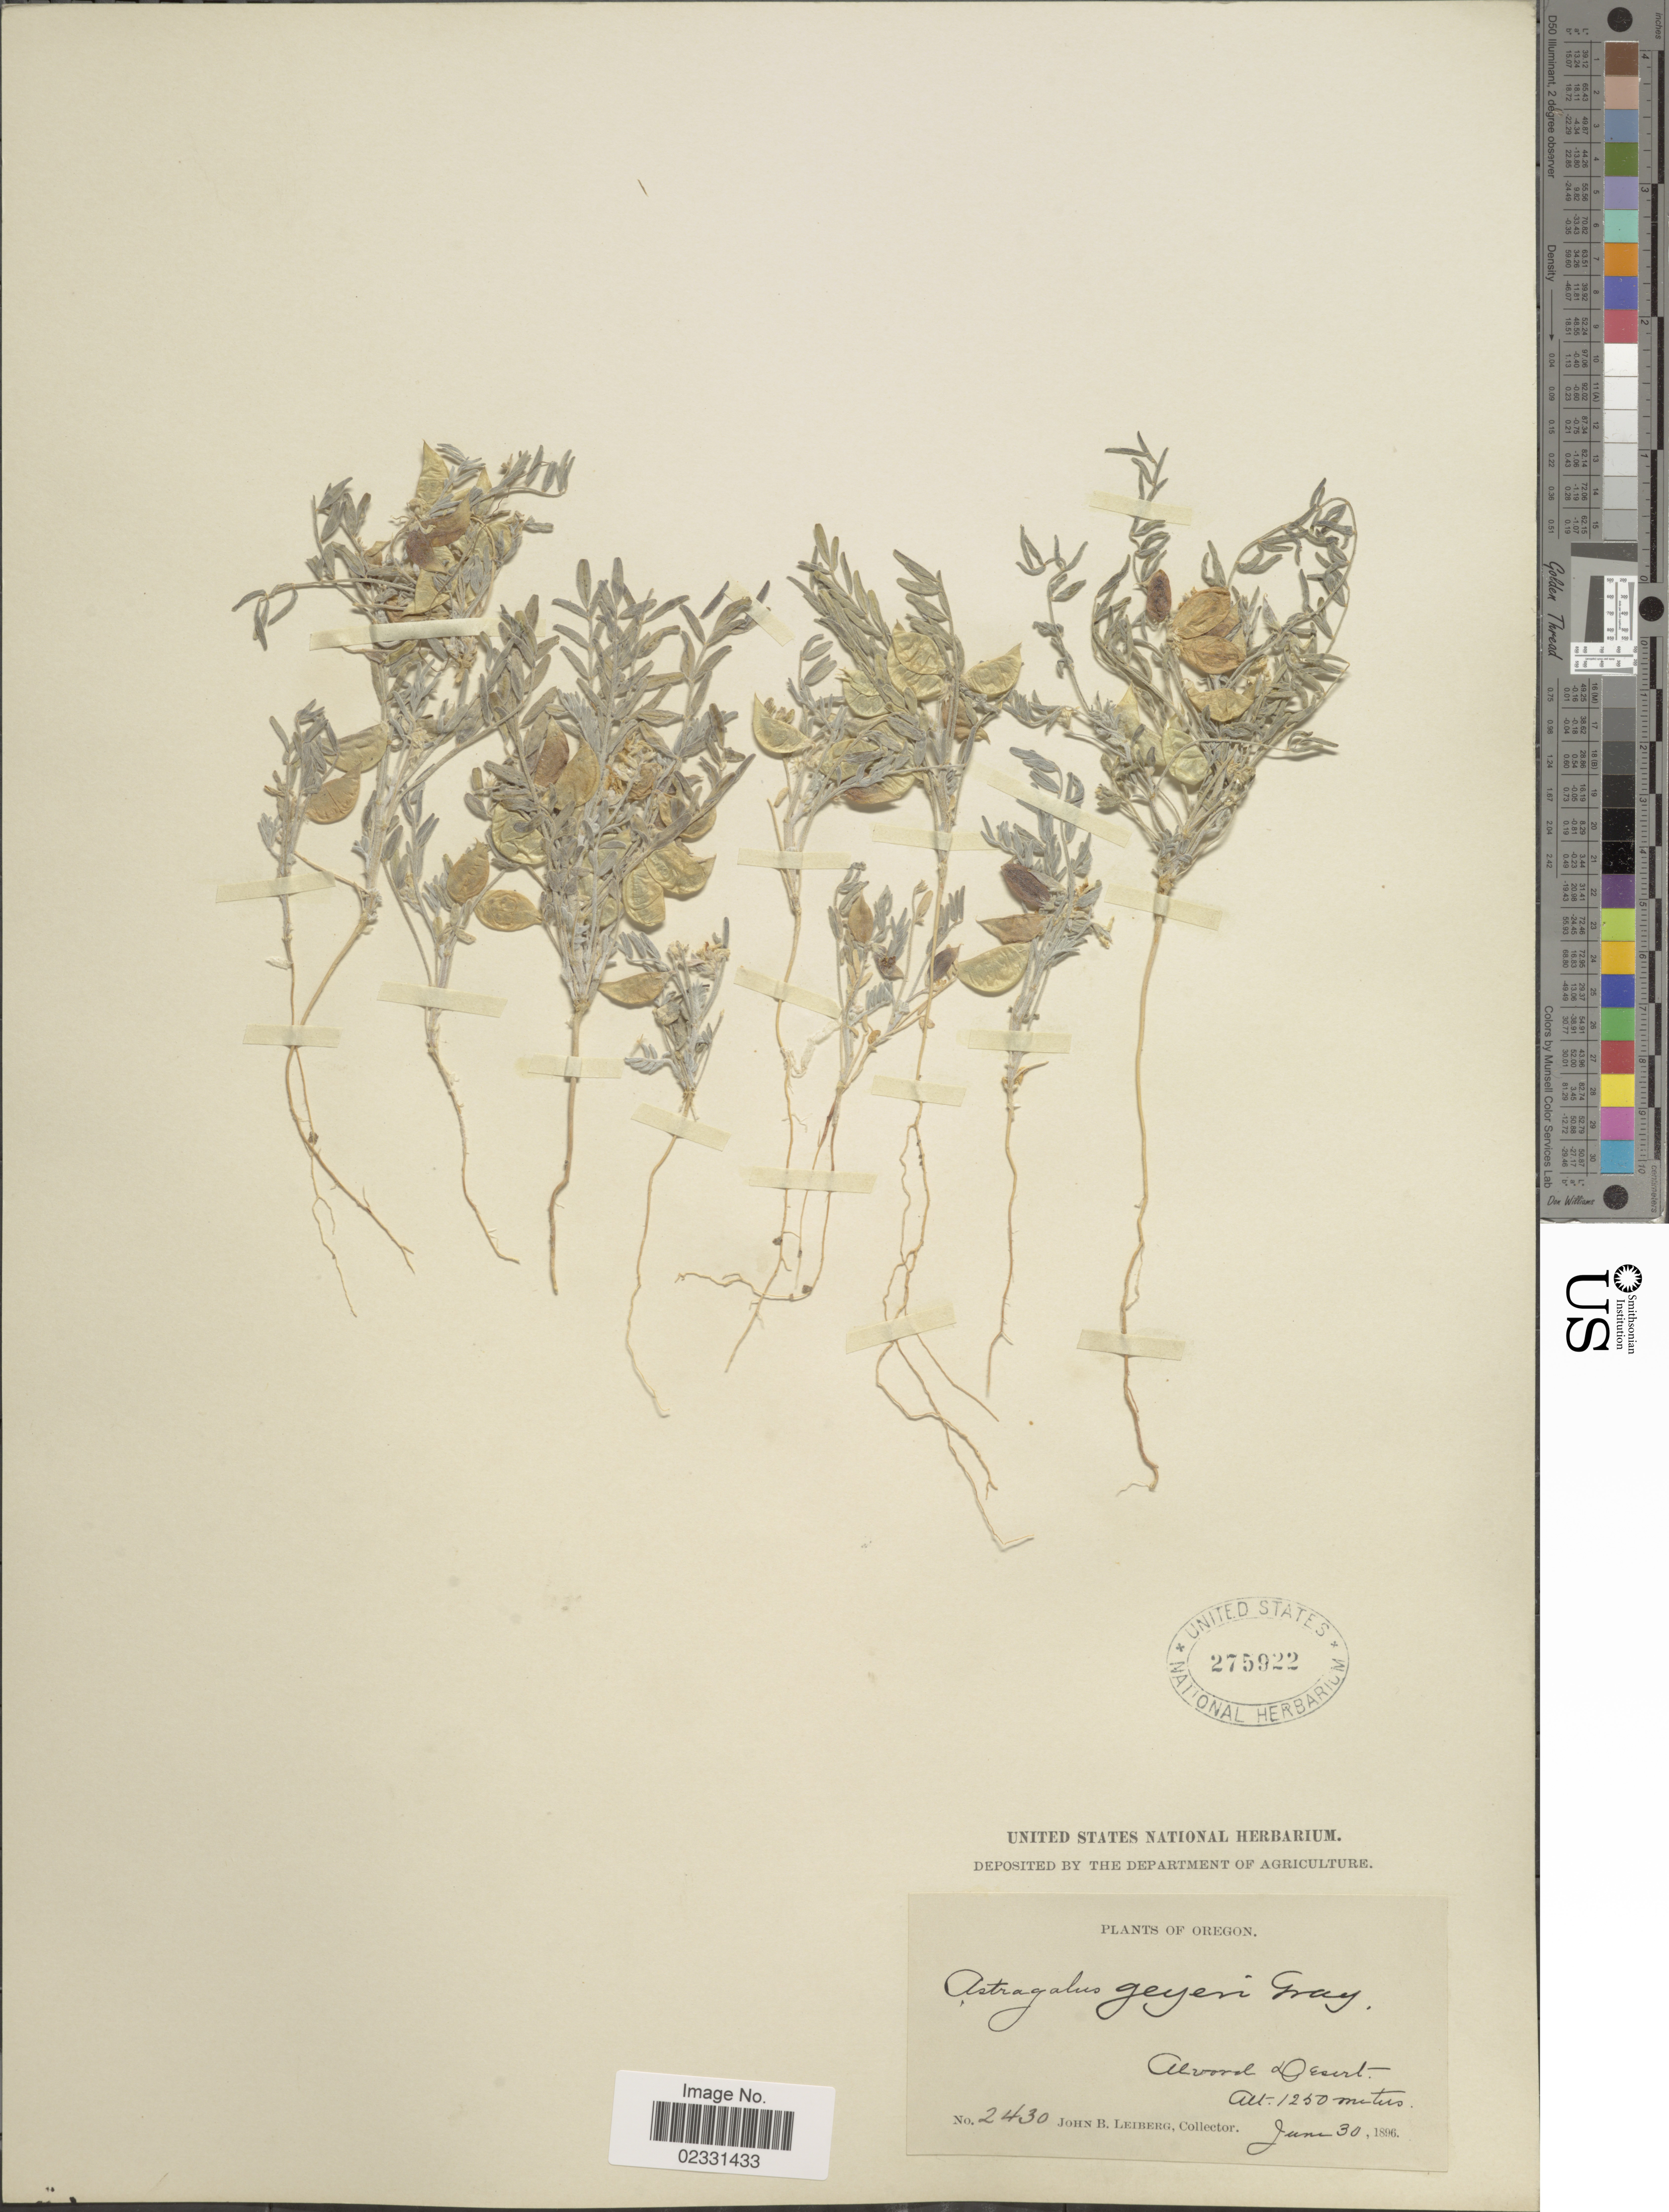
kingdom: Plantae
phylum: Tracheophyta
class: Magnoliopsida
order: Fabales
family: Fabaceae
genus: Astragalus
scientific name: Astragalus geyeri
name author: A. Gray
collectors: J. B. Leiberg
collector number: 2430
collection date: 1896-06-30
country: United States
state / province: Oregon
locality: Alvord Desert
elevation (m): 1250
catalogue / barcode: US 275922